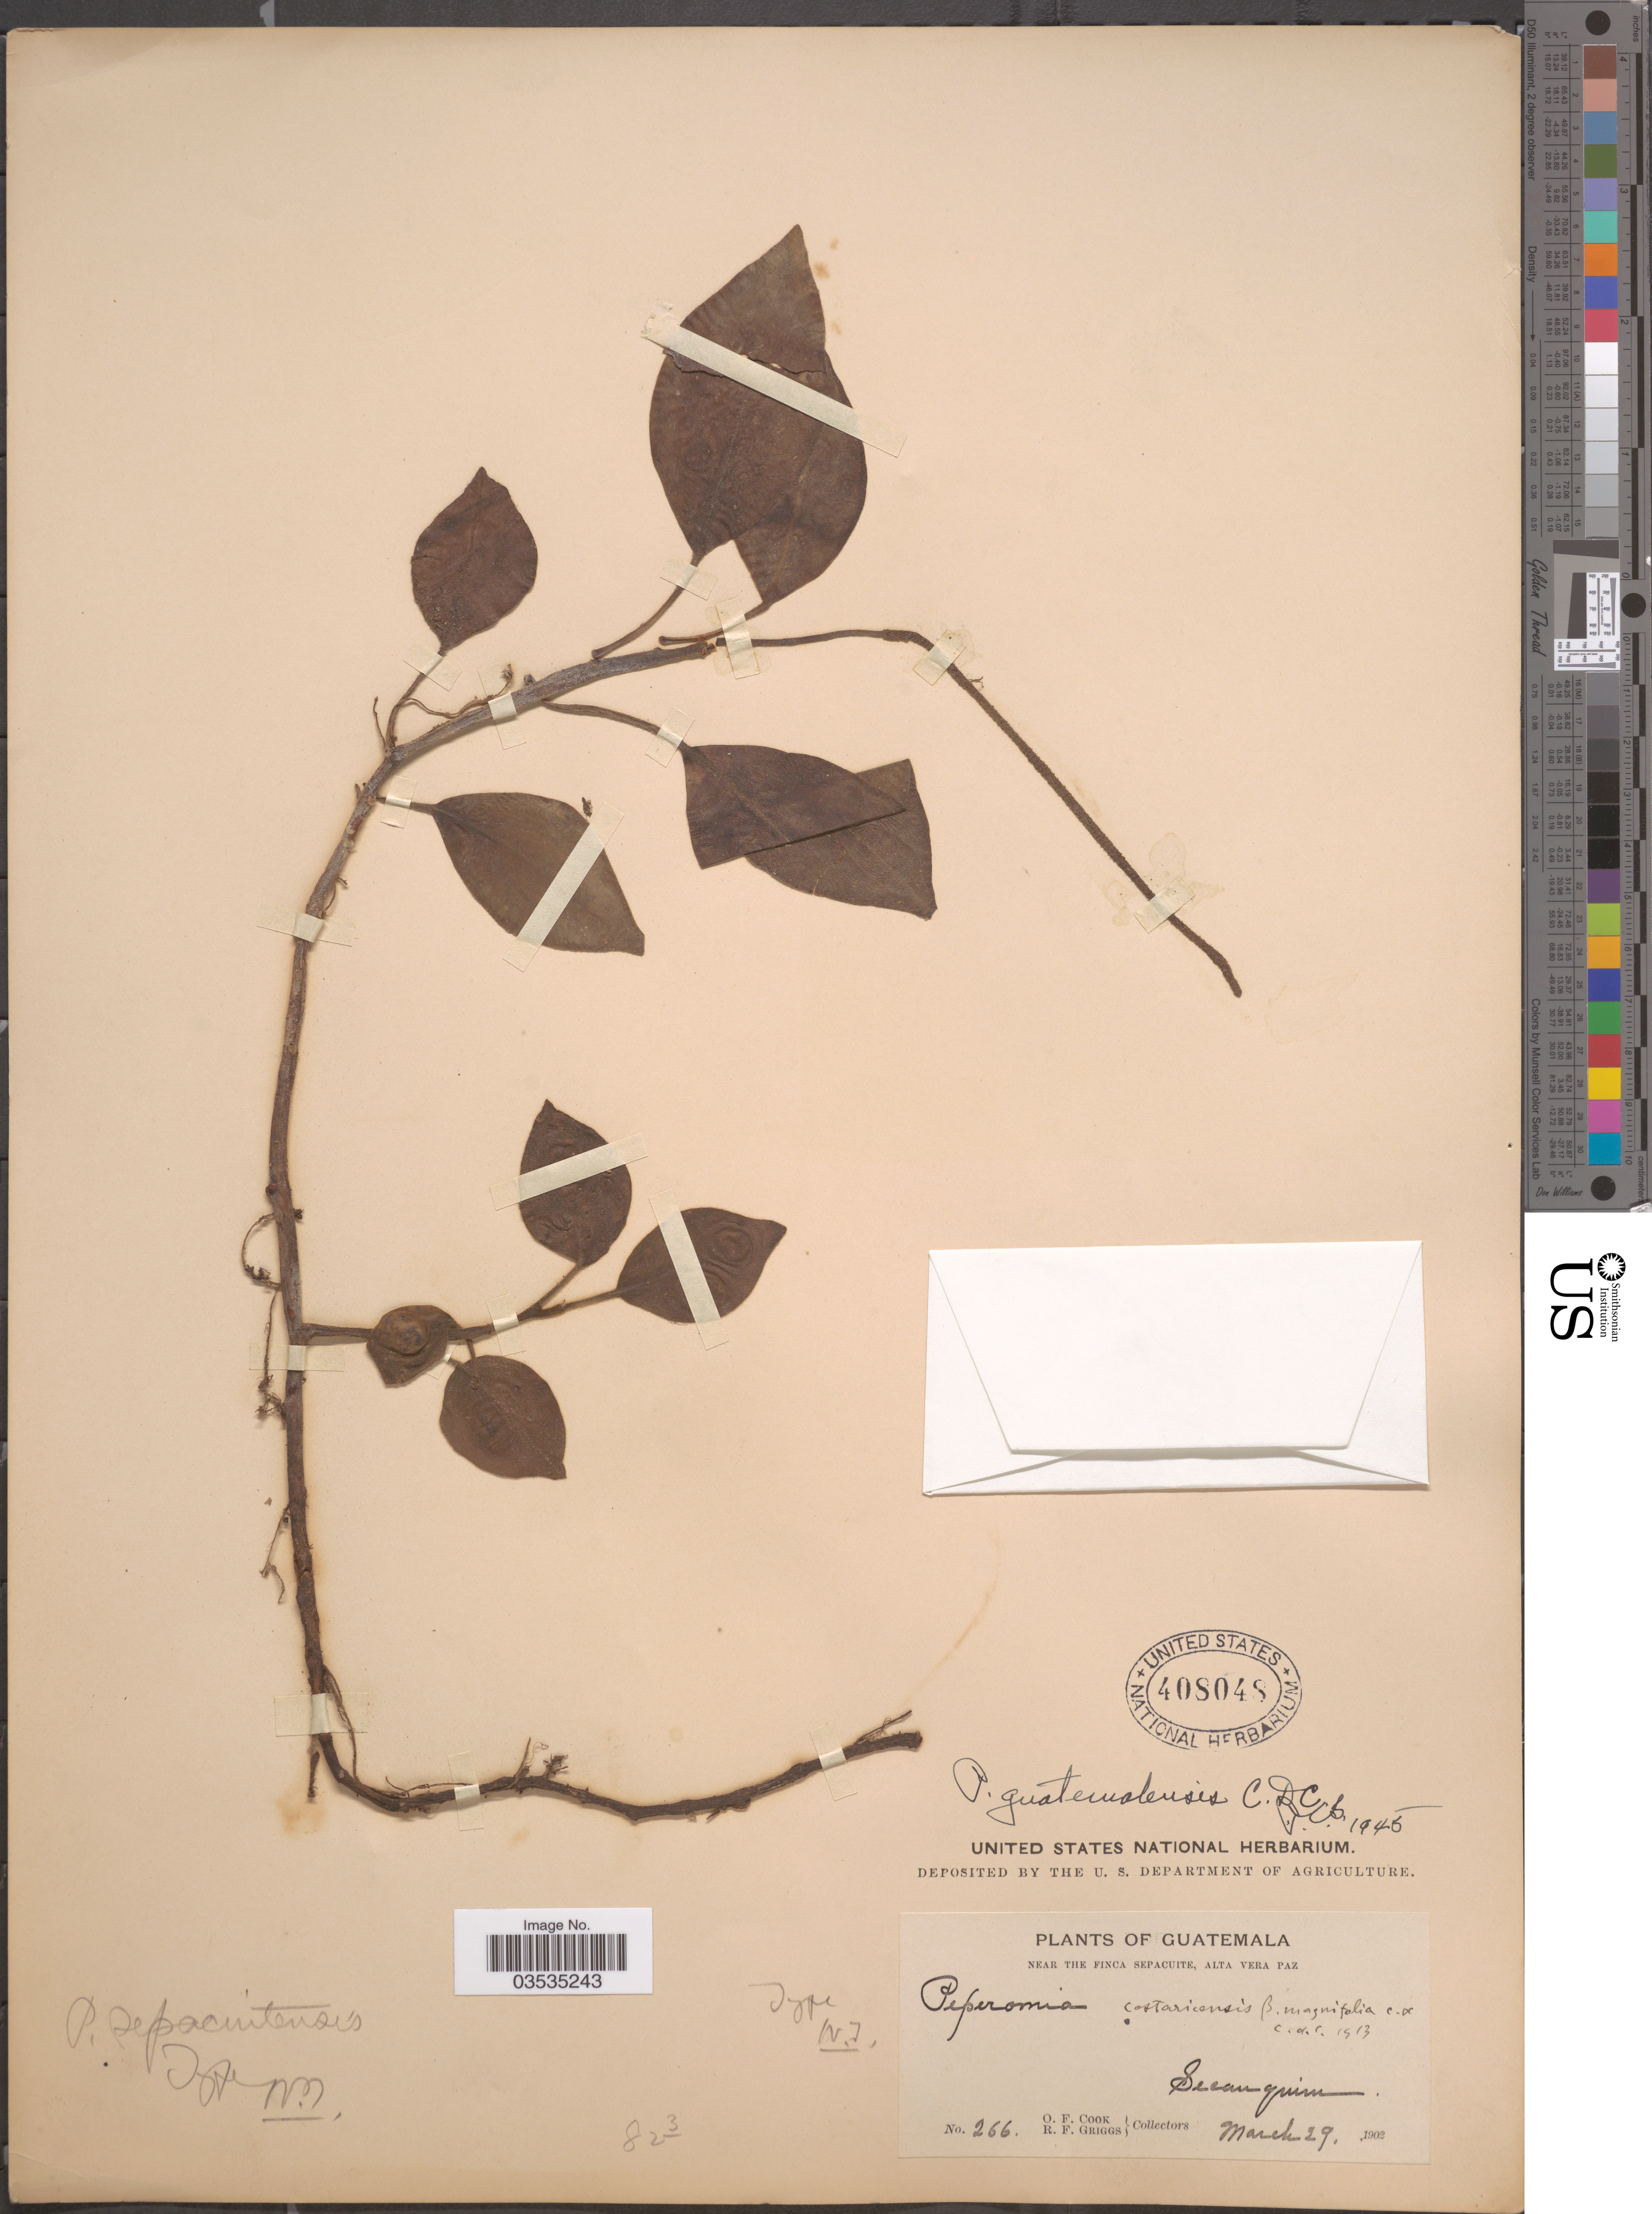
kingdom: Plantae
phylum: Tracheophyta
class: Magnoliopsida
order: Piperales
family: Piperaceae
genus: Peperomia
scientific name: Peperomia hirta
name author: C. DC.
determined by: Jiménez, José Estaban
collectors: O. F. Cook & R. F. Griggs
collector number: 266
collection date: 1902-03-29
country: Guatemala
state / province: Alta Verapaz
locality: Near the Finca Sepacuite, Alta Vera Paz. Secanquim.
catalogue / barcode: US 408048